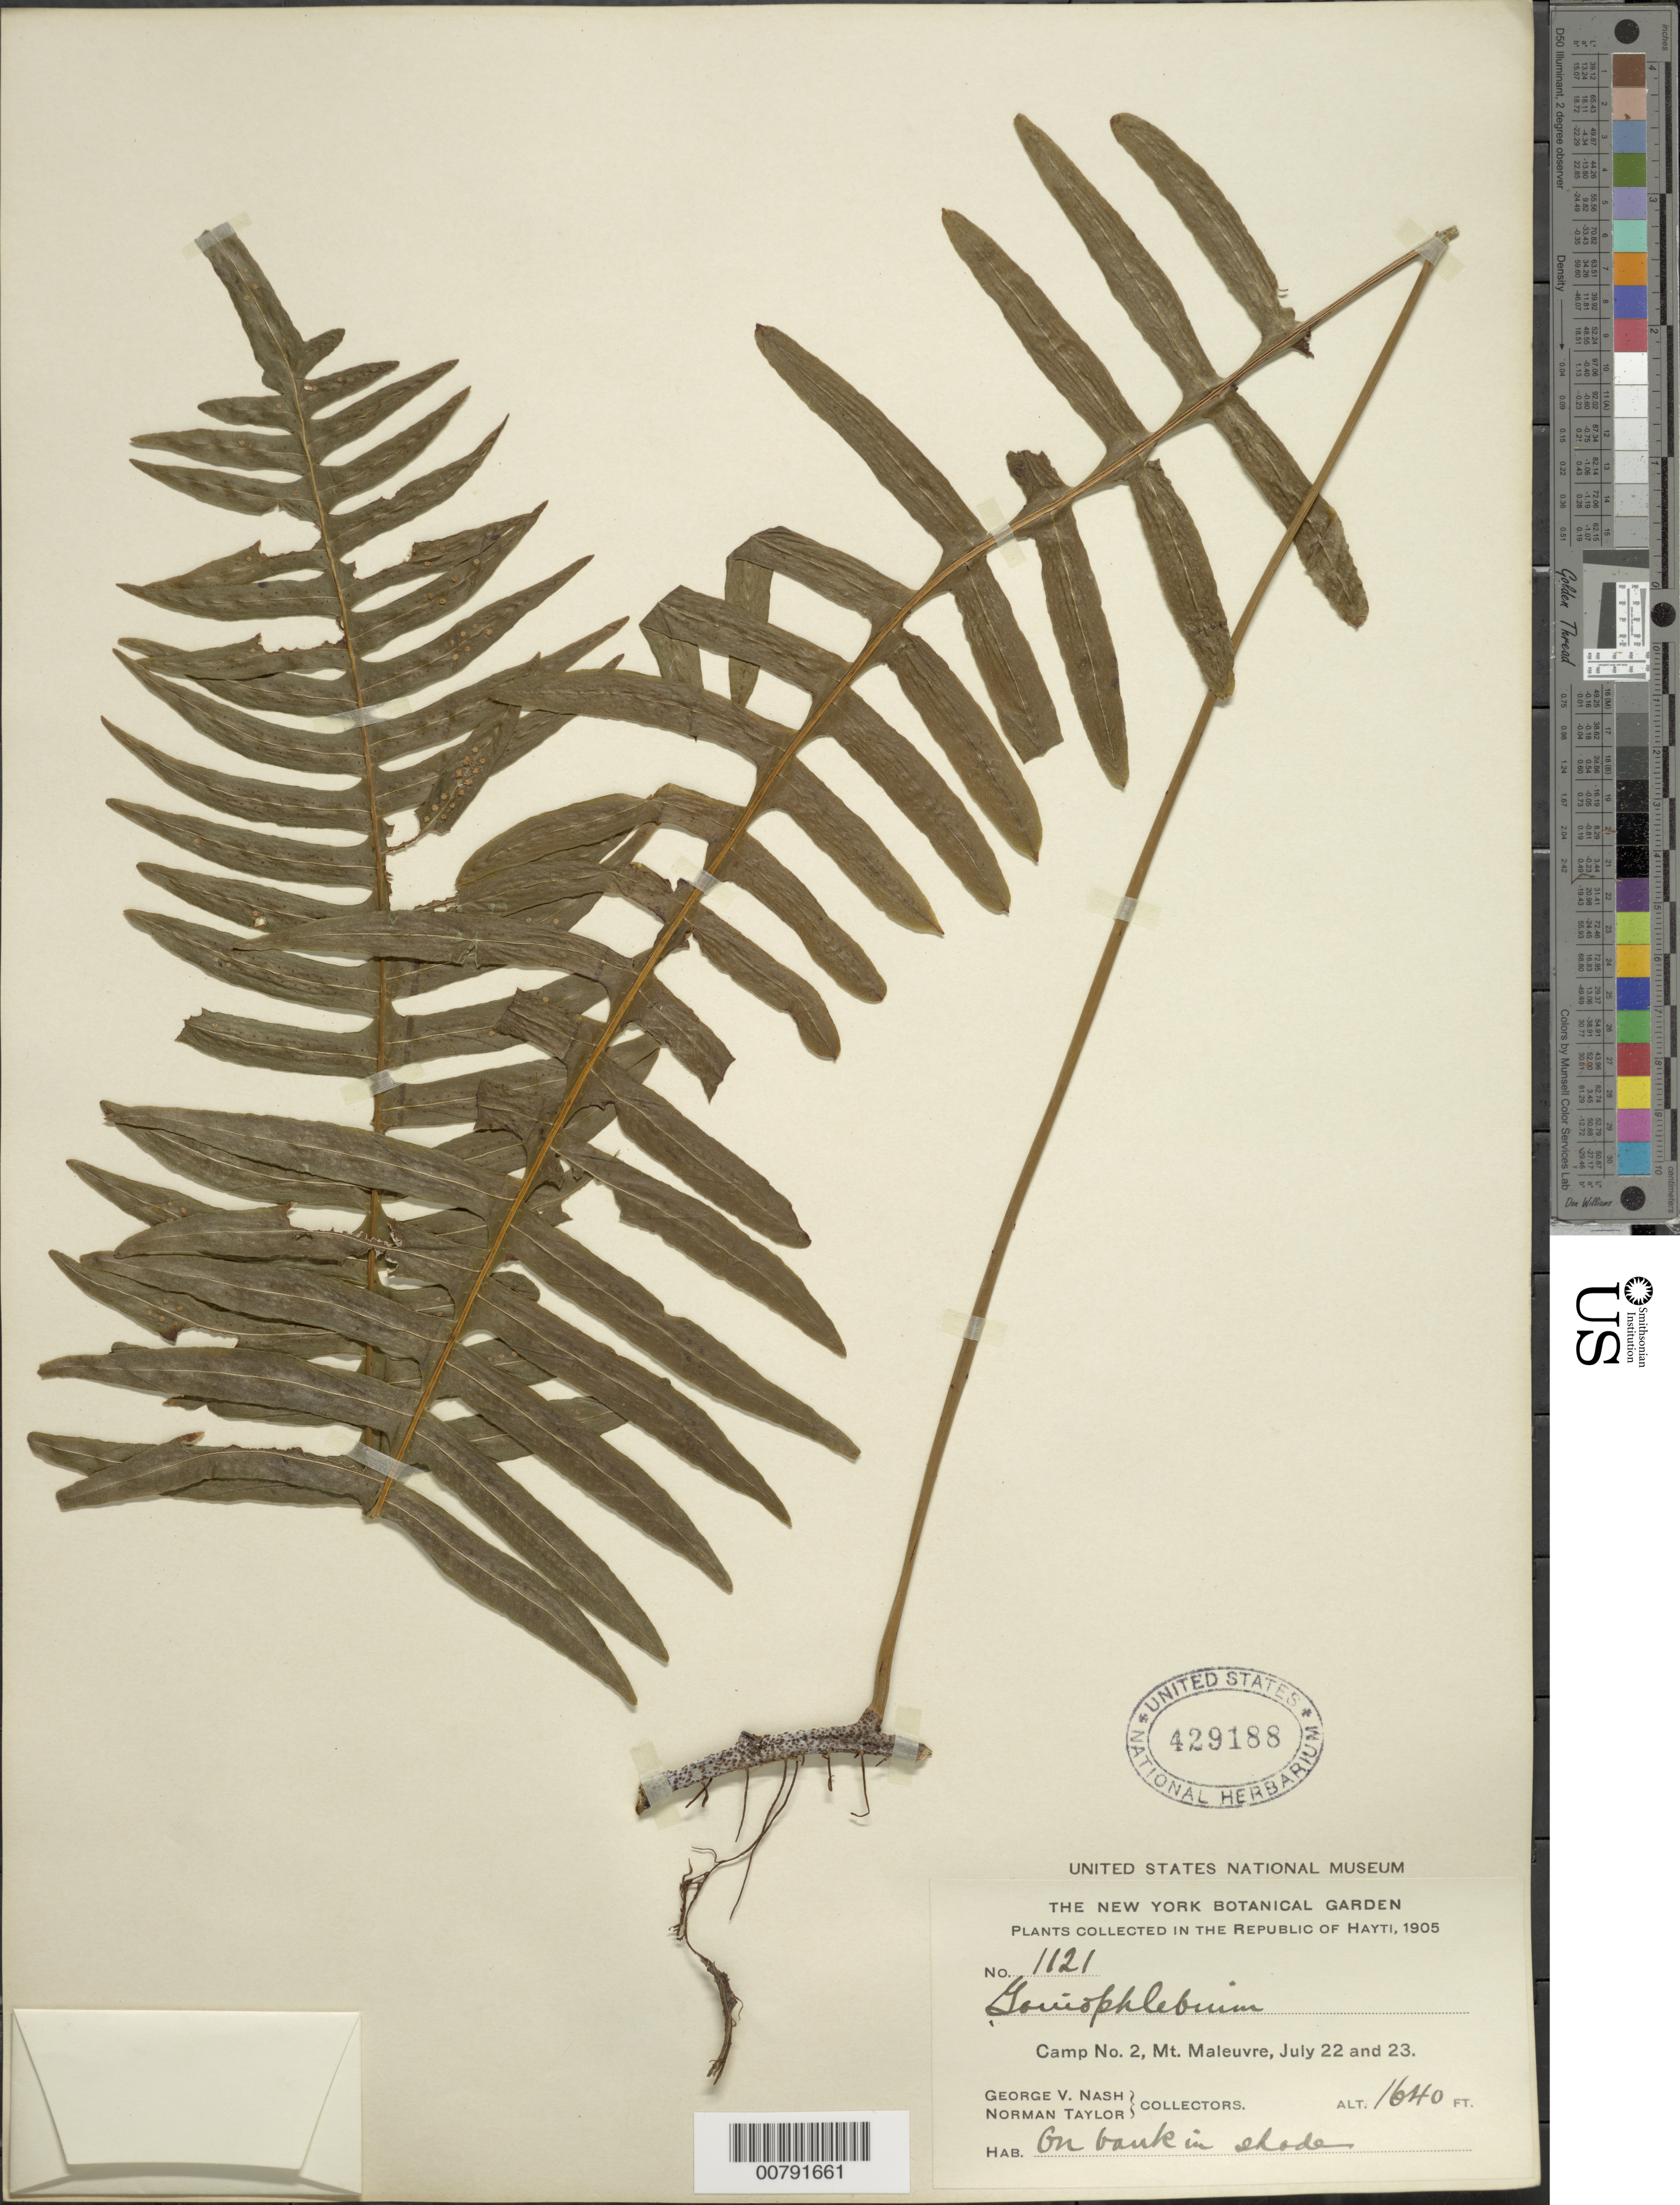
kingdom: Plantae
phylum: Tracheophyta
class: Polypodiopsida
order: Polypodiales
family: Polypodiaceae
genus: Serpocaulon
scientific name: Serpocaulon loriceum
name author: (L.) A.R. Sm.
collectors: G. V. Nash & N. Taylor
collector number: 1121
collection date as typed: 22 Jul 1905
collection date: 1905-07-22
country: Haiti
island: Hispaniola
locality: Camp No. 2, Mt. Maleuvre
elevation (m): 500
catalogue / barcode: US 429188